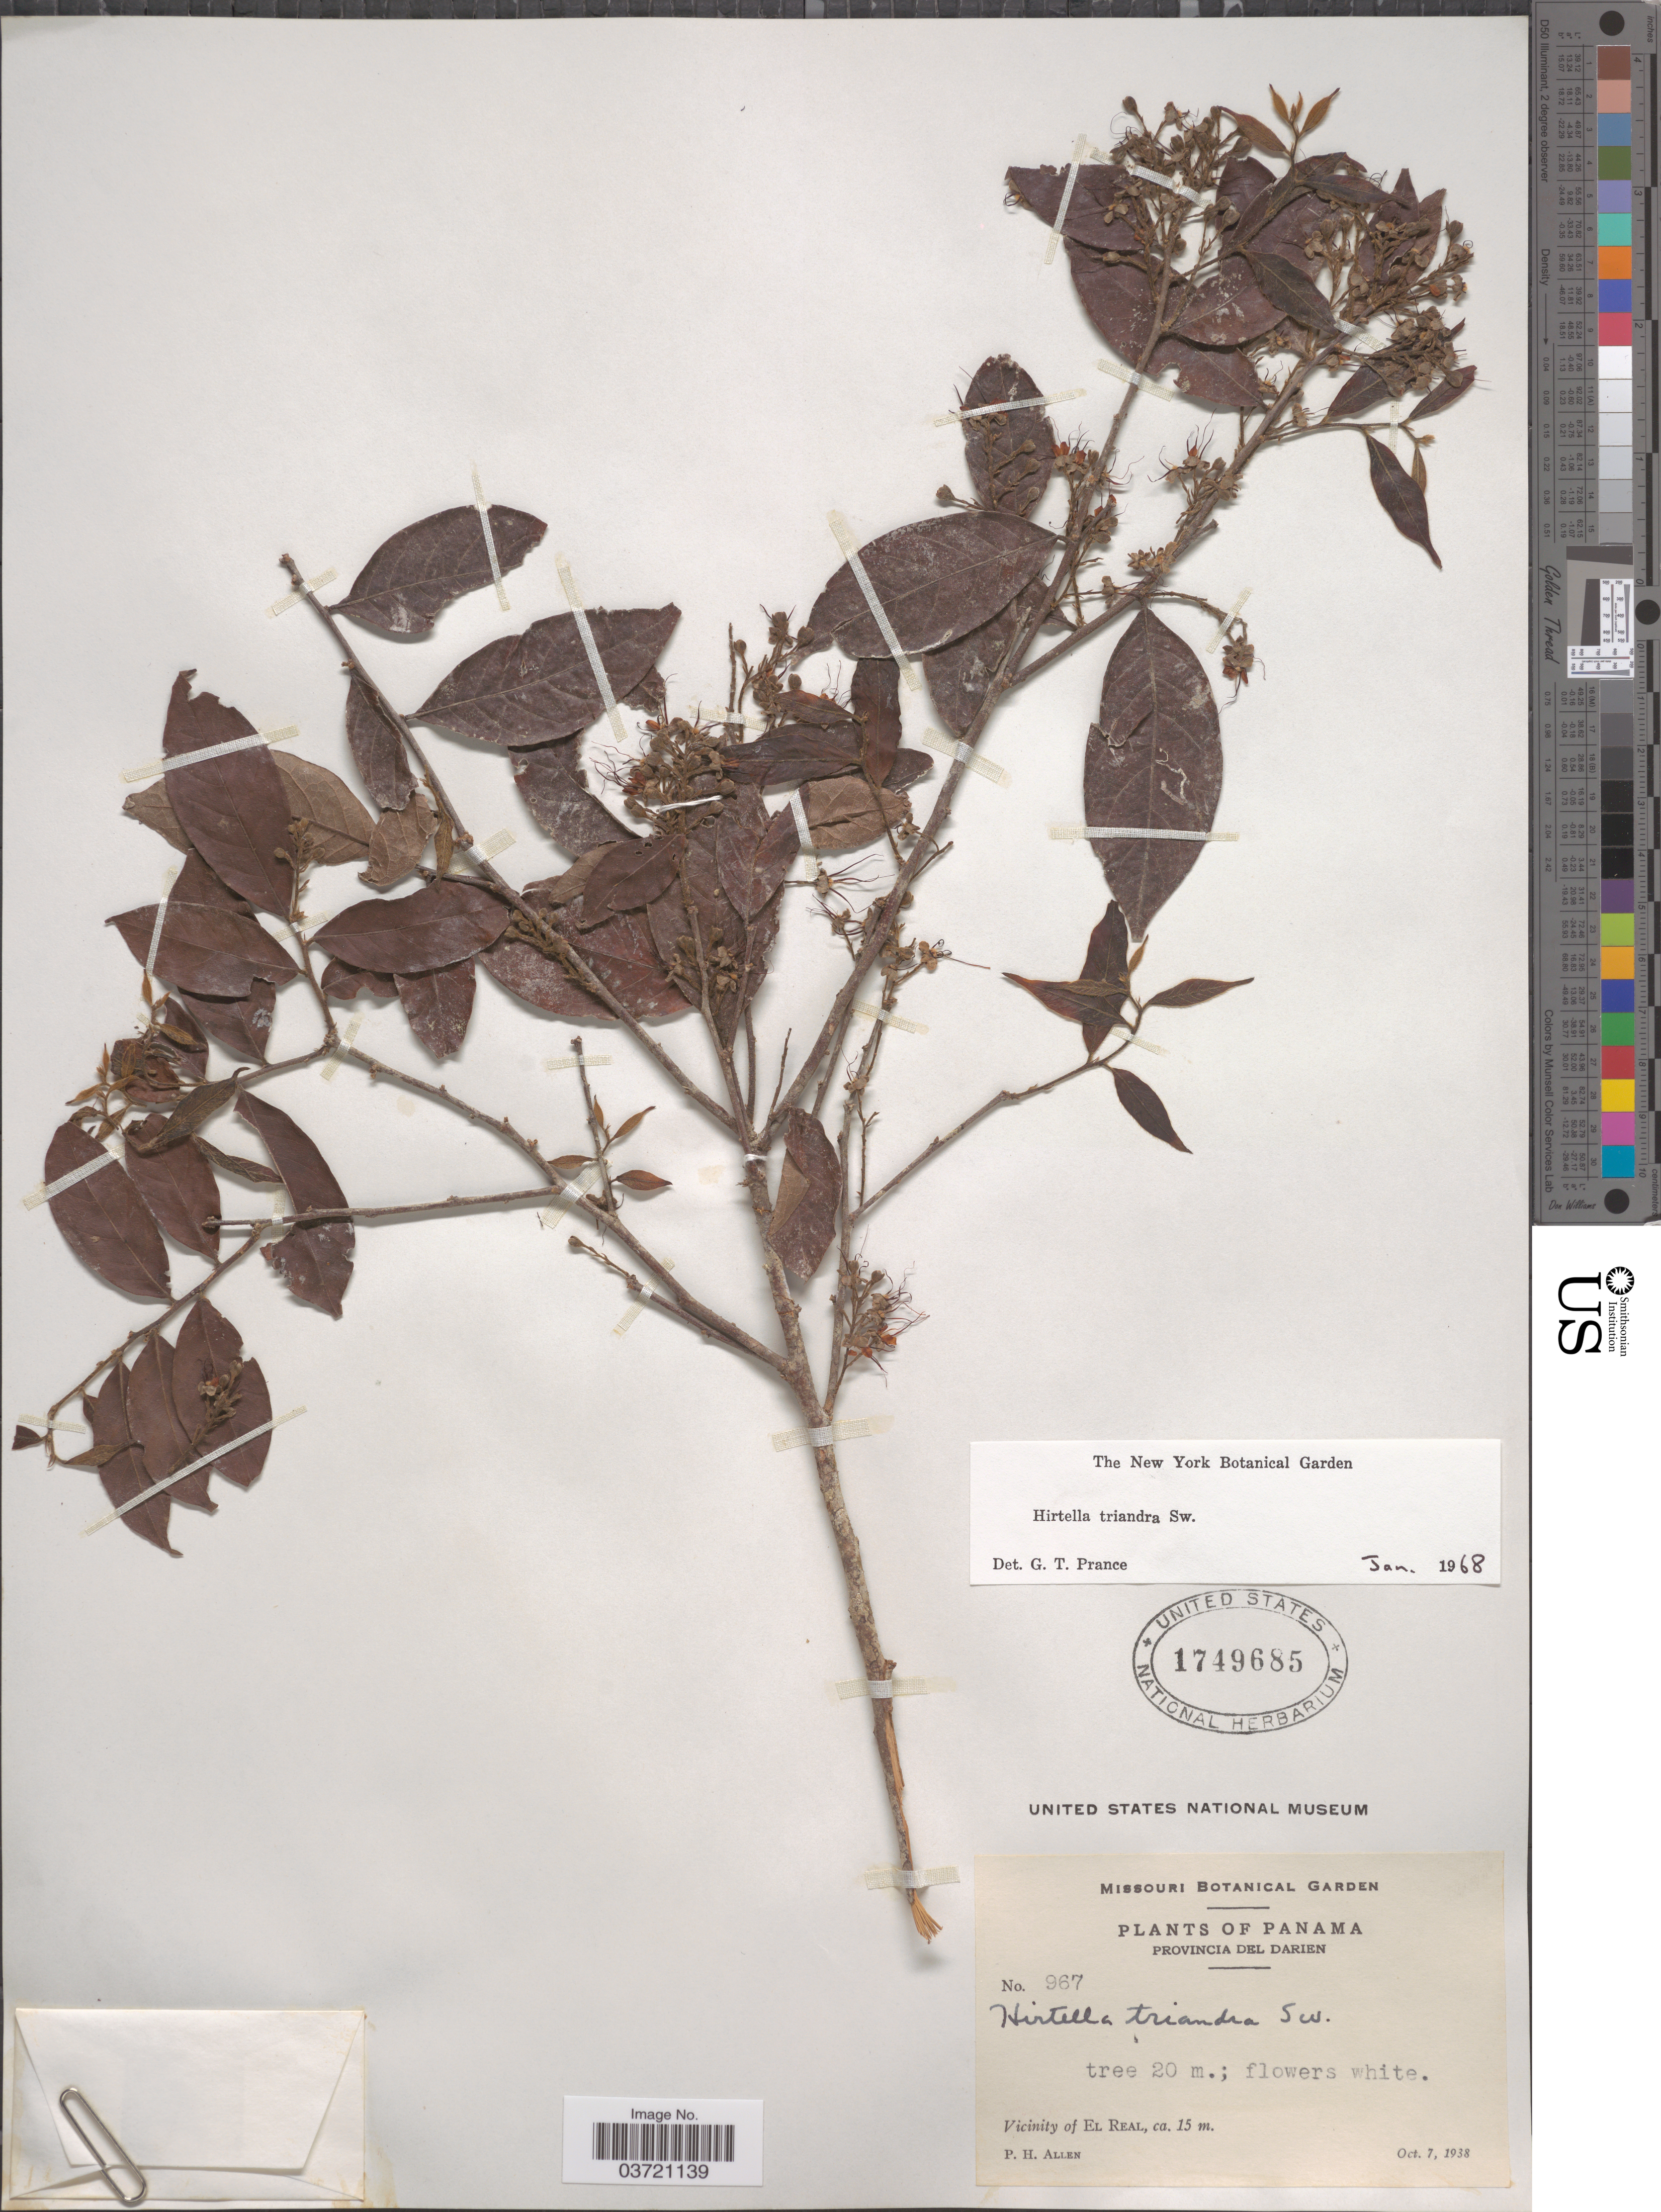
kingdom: Plantae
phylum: Tracheophyta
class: Magnoliopsida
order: Malpighiales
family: Chrysobalanaceae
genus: Hirtella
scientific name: Hirtella triandra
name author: Sw.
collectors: P. H. Allen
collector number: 967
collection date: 1938-10-07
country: Panama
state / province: Darien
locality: Vicinity of El Real.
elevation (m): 15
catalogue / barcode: US 1749685